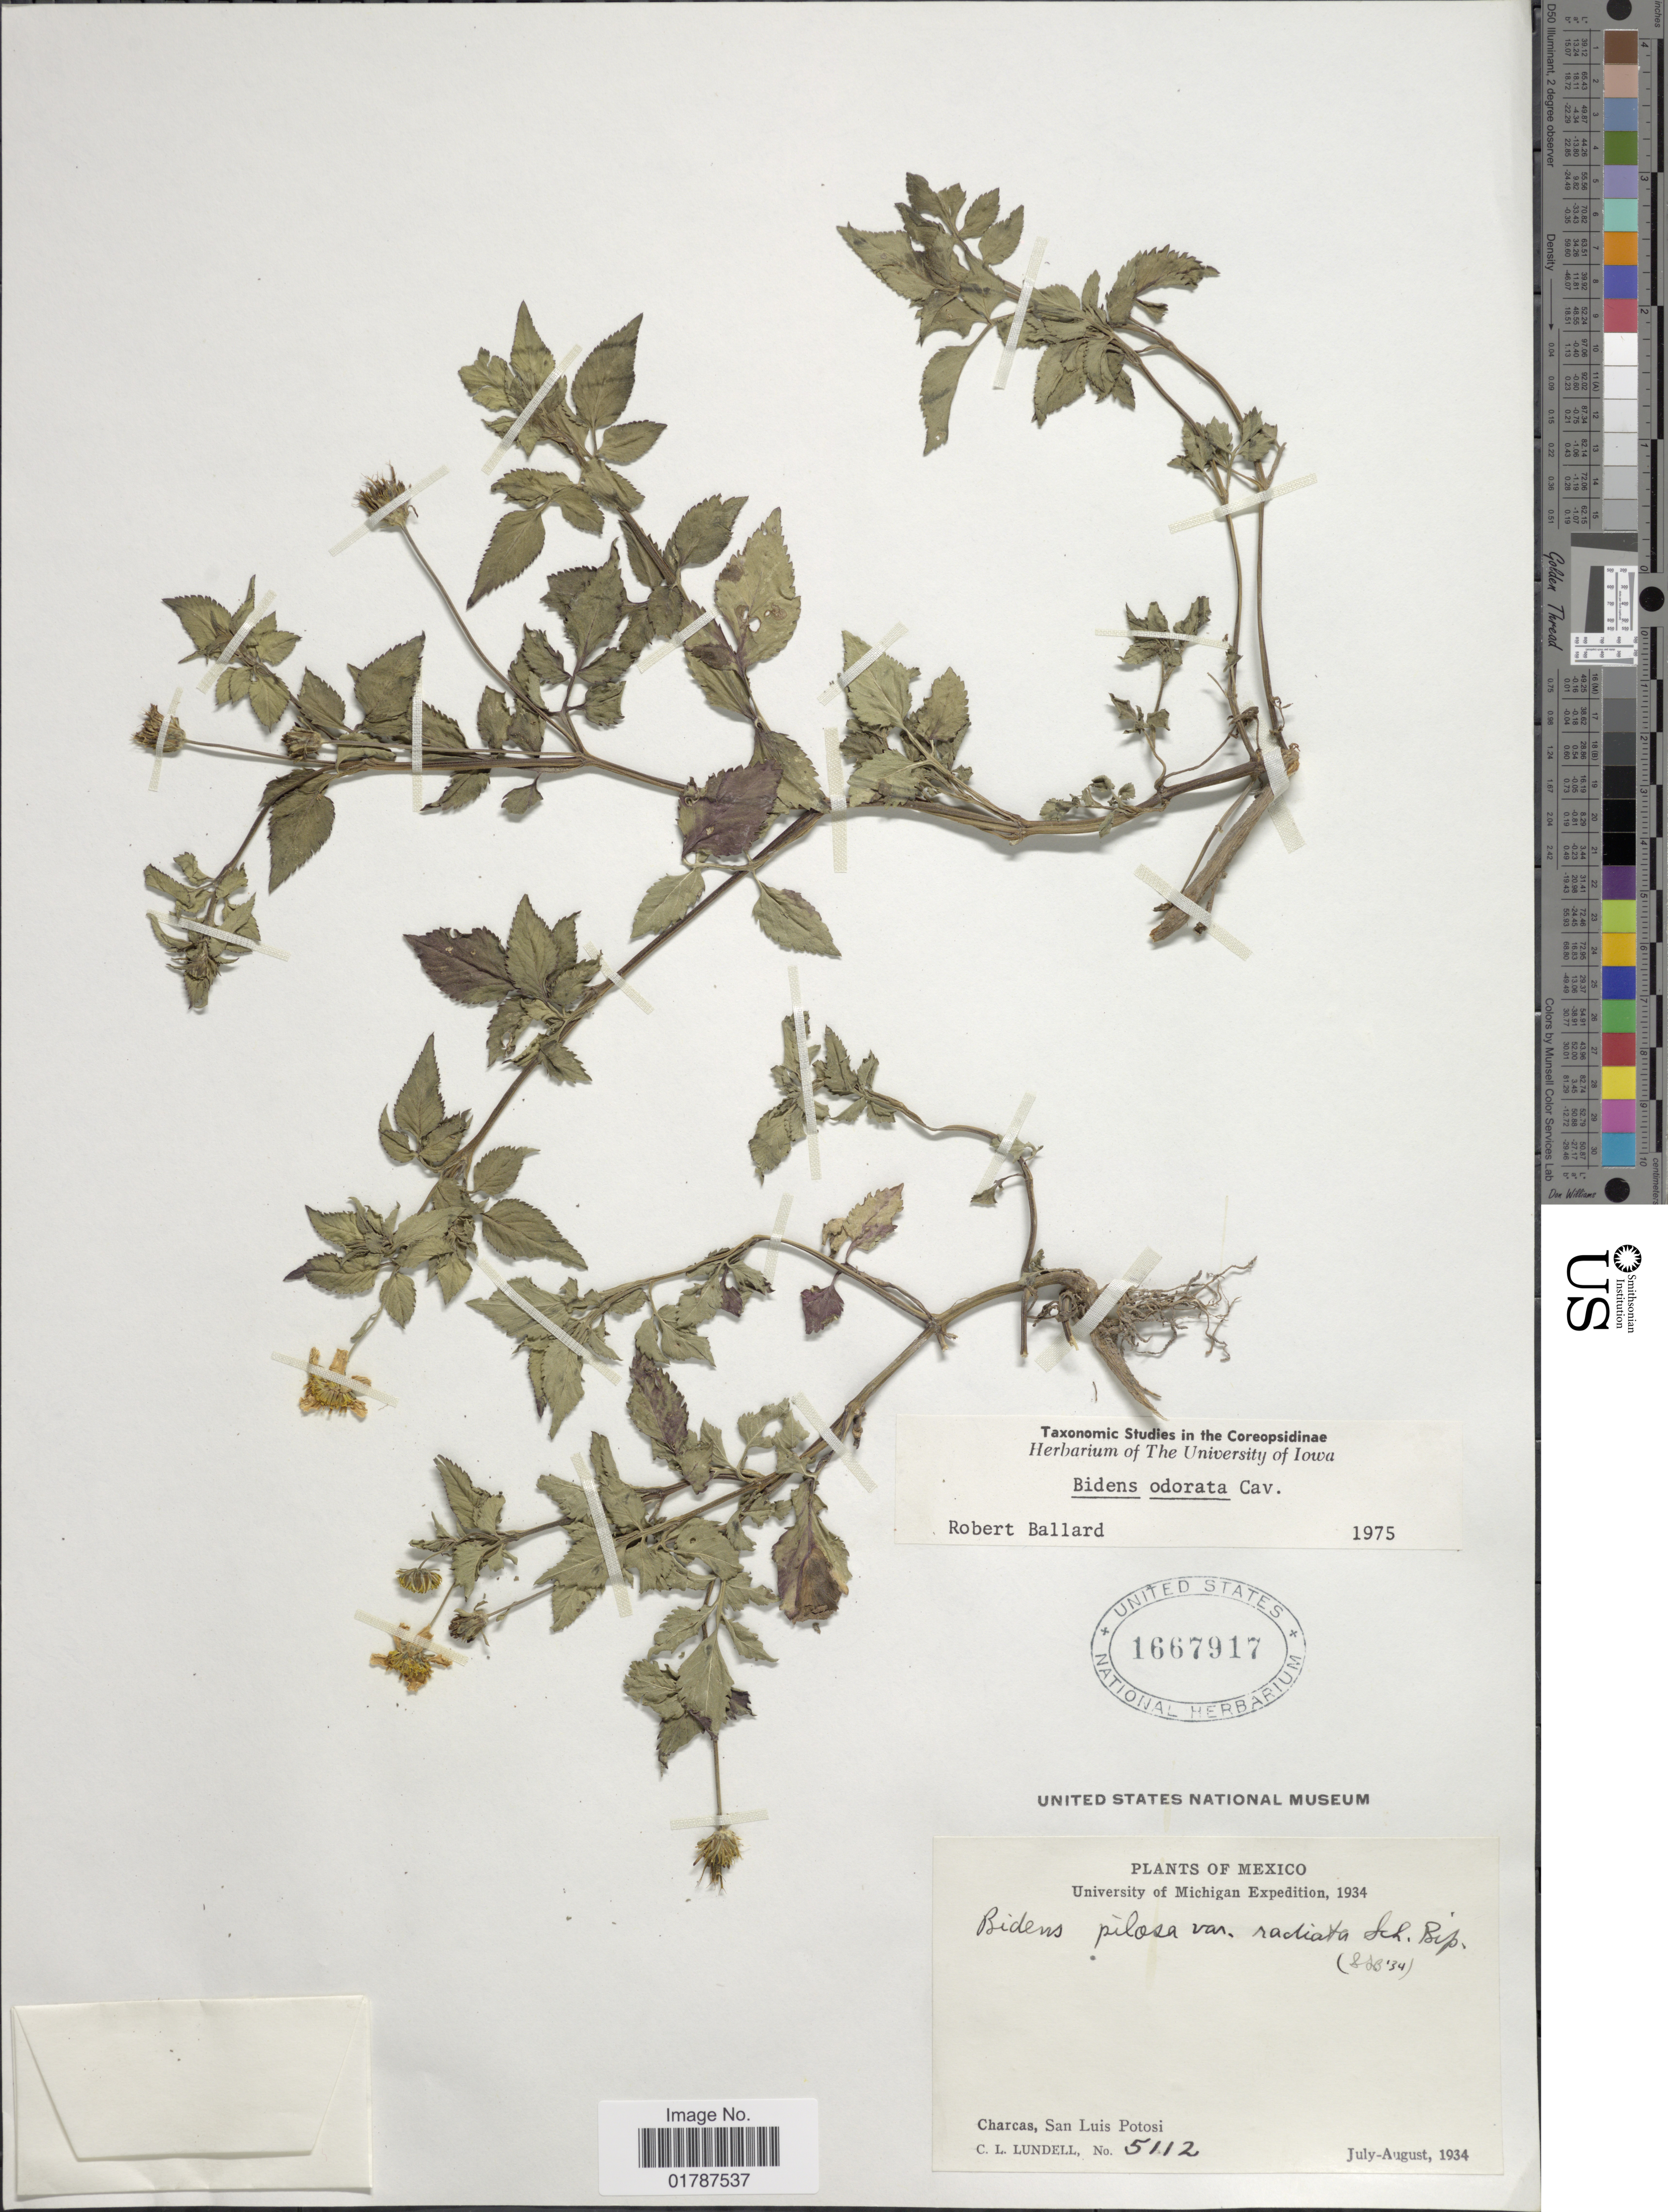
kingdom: Plantae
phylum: Tracheophyta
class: Magnoliopsida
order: Asterales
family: Asteraceae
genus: Bidens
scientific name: Bidens odorata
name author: Cav.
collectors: C. L. Lundell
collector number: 5112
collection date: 1934-07/1934-08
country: Mexico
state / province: San Luis Potosí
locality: Charcas, San Luis Potosi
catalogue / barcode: US 1667917